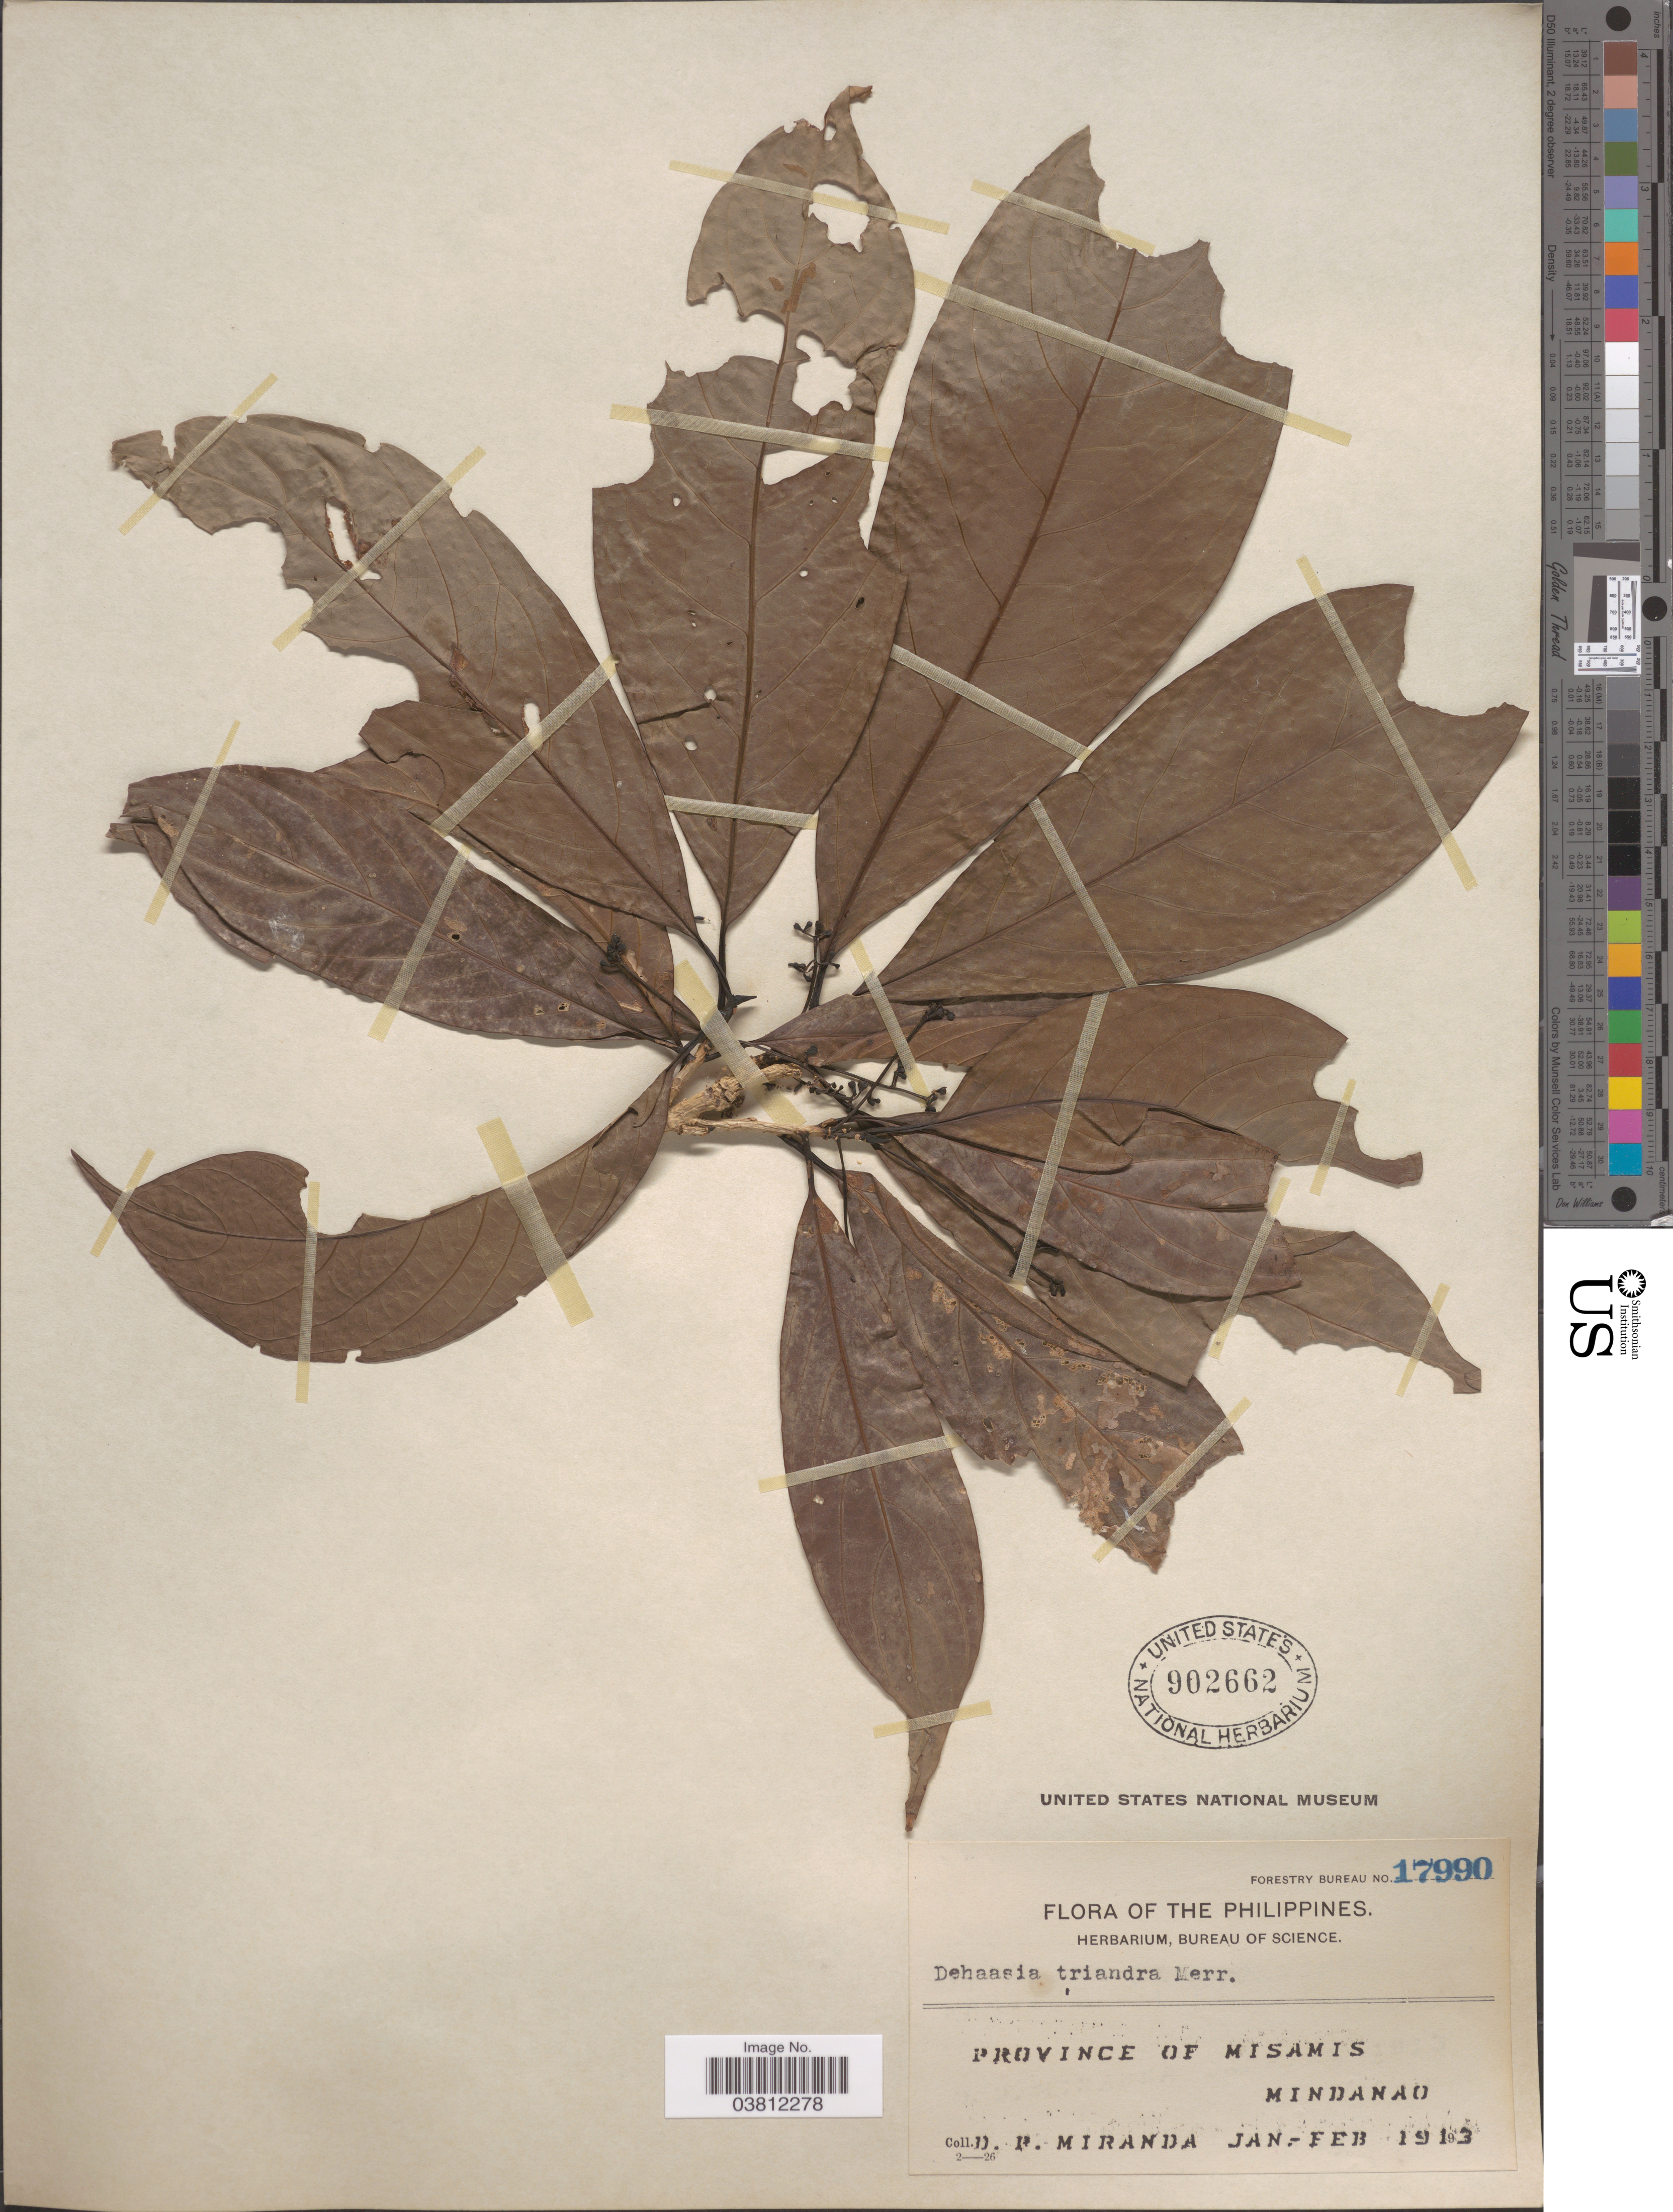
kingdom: Plantae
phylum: Tracheophyta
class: Magnoliopsida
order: Laurales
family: Lauraceae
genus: Dehaasia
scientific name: Dehaasia triandra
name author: Merr.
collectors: D. P. Miranda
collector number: Forestry Bureau 17990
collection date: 1913-01/1913-02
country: Philippines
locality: Province of Misamis. Mindanao.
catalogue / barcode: US 902662